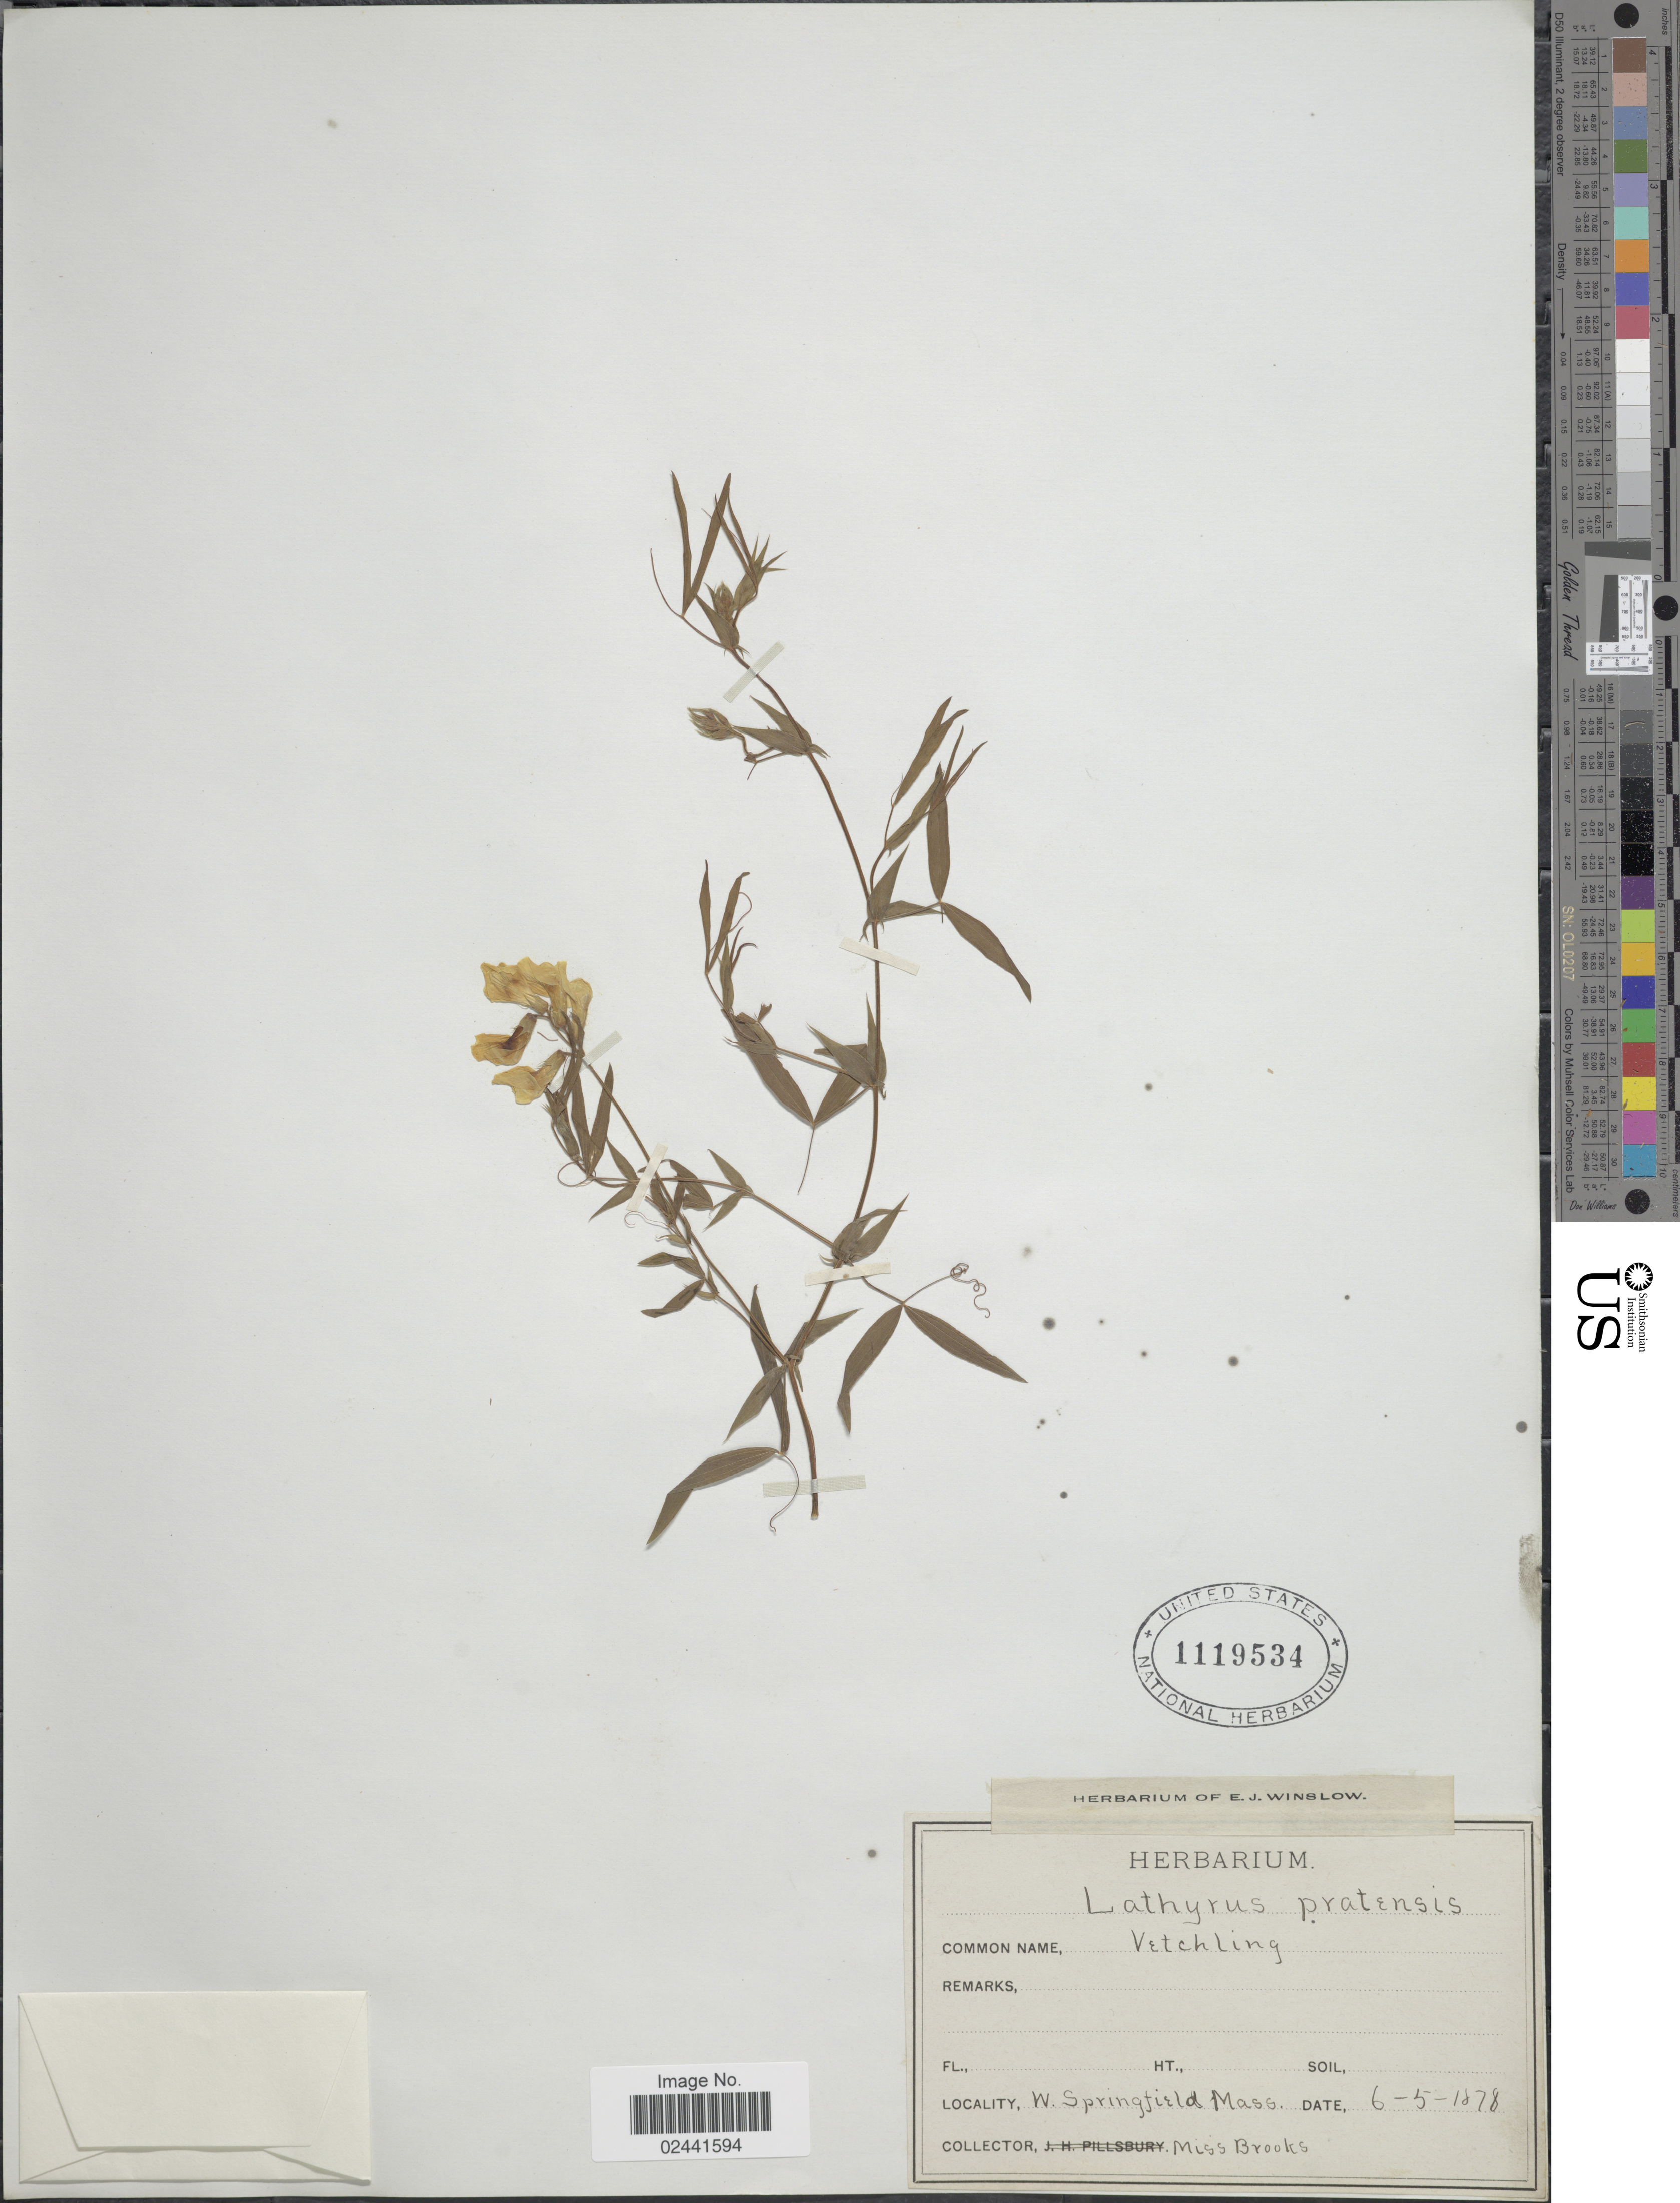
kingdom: Plantae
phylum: Tracheophyta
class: Magnoliopsida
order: Fabales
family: Fabaceae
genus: Lathyrus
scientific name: Lathyrus pratensis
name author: L.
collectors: Brooks, --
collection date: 1878-06-05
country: United States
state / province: Massachusetts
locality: W. Springfield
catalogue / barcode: US 1119534